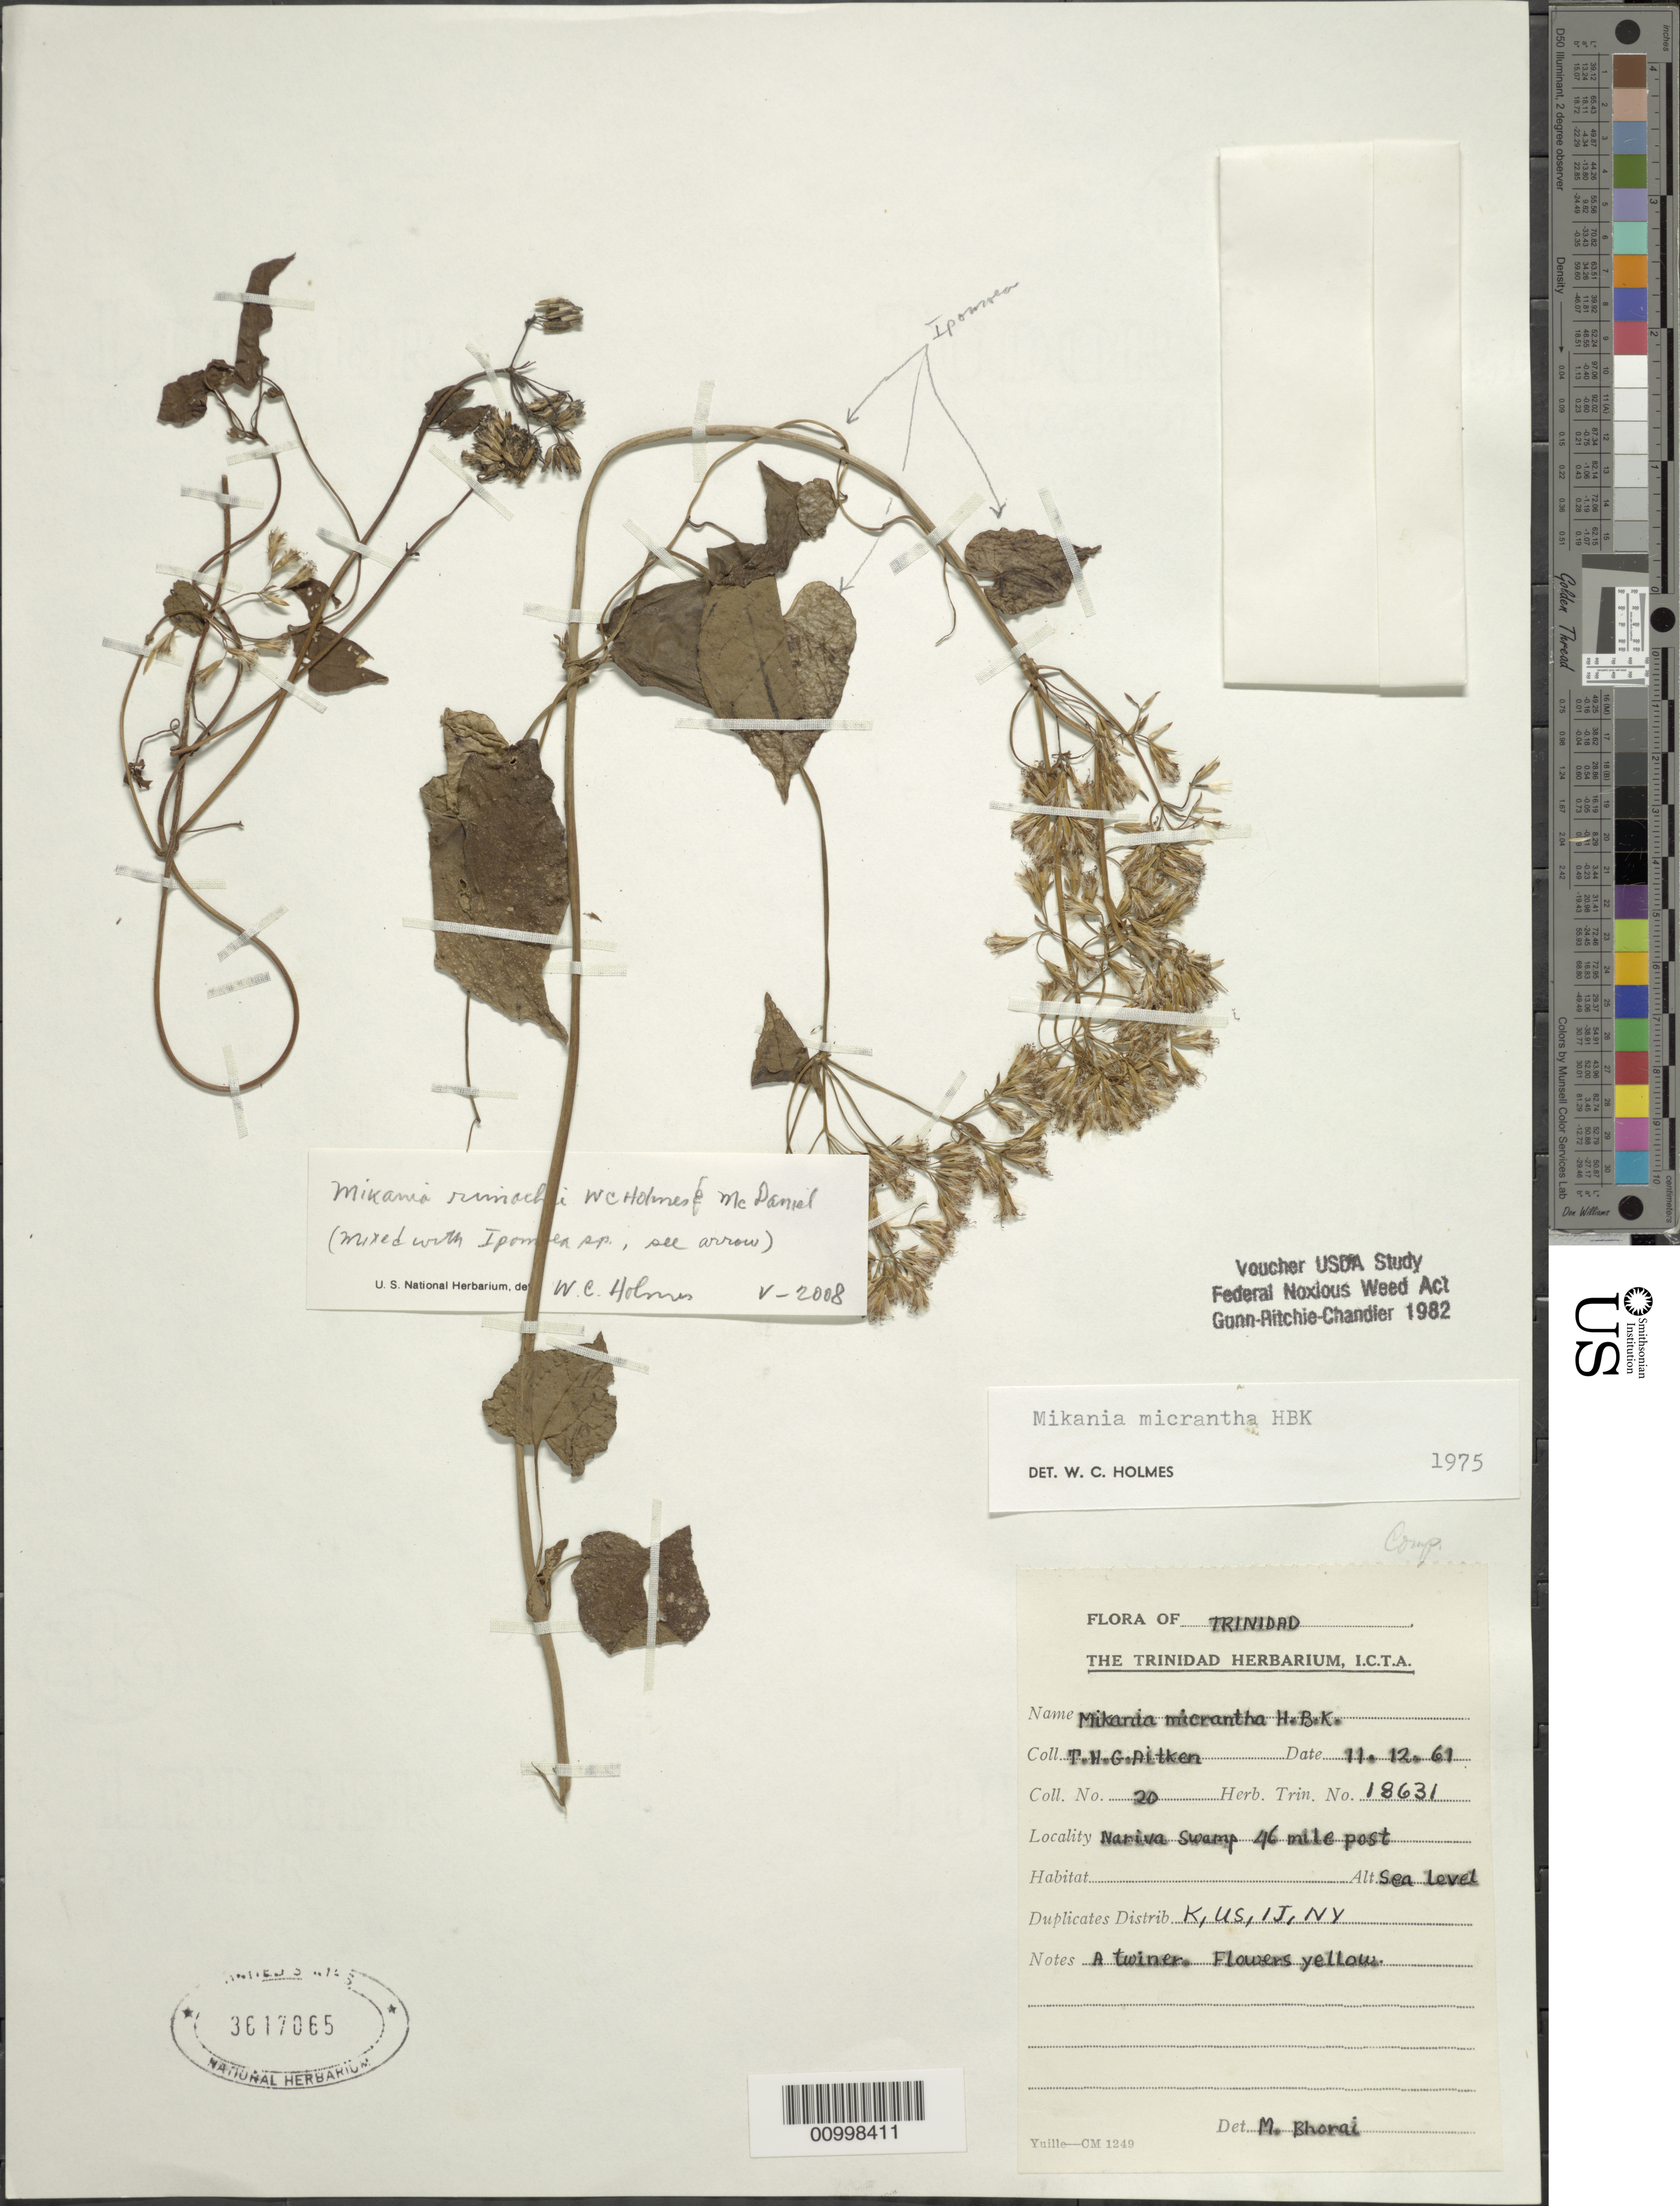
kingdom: Plantae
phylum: Tracheophyta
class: Magnoliopsida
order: Asterales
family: Asteraceae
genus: Mikania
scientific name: Mikania micrantha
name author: Kunth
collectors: T. Aitken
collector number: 20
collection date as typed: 12 Nov 1961 or 11 Dec 1961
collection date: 1961-11-12 or 1961-12-11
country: Trinidad and Tobago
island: Trinidad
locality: Nariva Swamp 46 mile post.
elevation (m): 0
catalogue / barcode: US 3617065